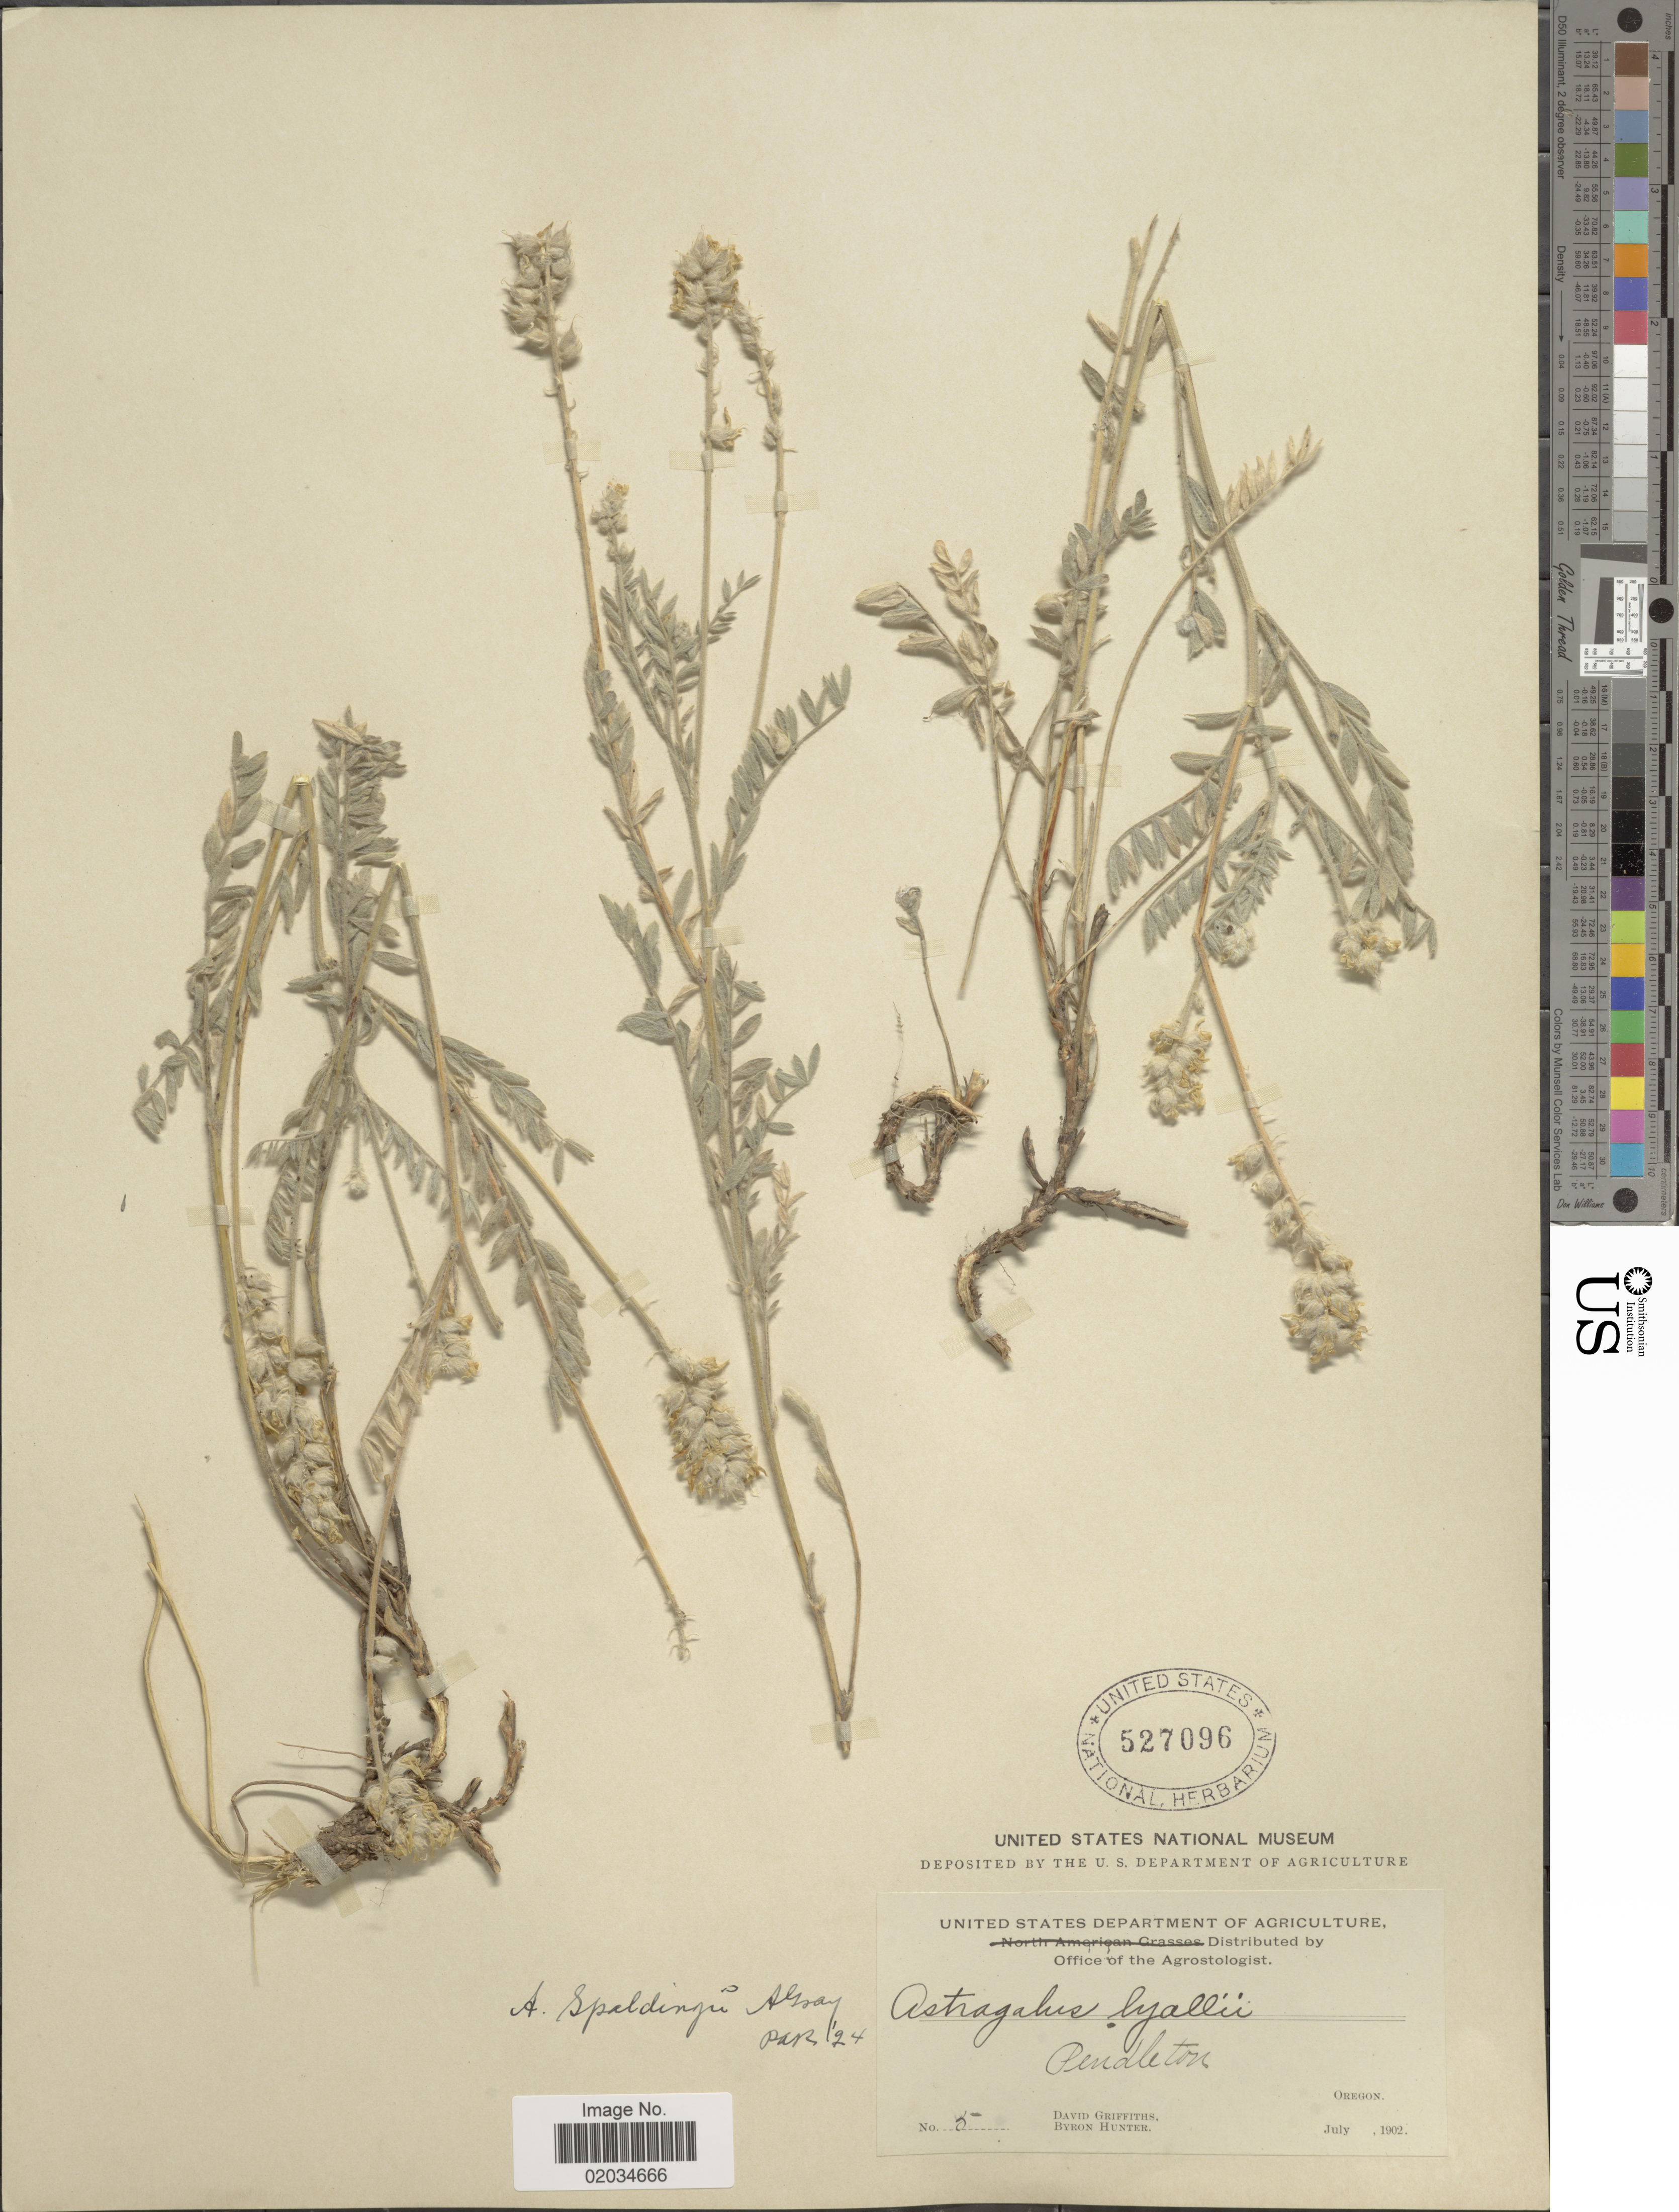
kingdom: Plantae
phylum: Tracheophyta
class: Magnoliopsida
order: Fabales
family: Fabaceae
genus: Astragalus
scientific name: Astragalus spaldingii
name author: A. Gray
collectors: D. Griffiths & B. Hunter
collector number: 5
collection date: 1902-07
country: United States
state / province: Oregon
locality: Pendleton.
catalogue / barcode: US 527096